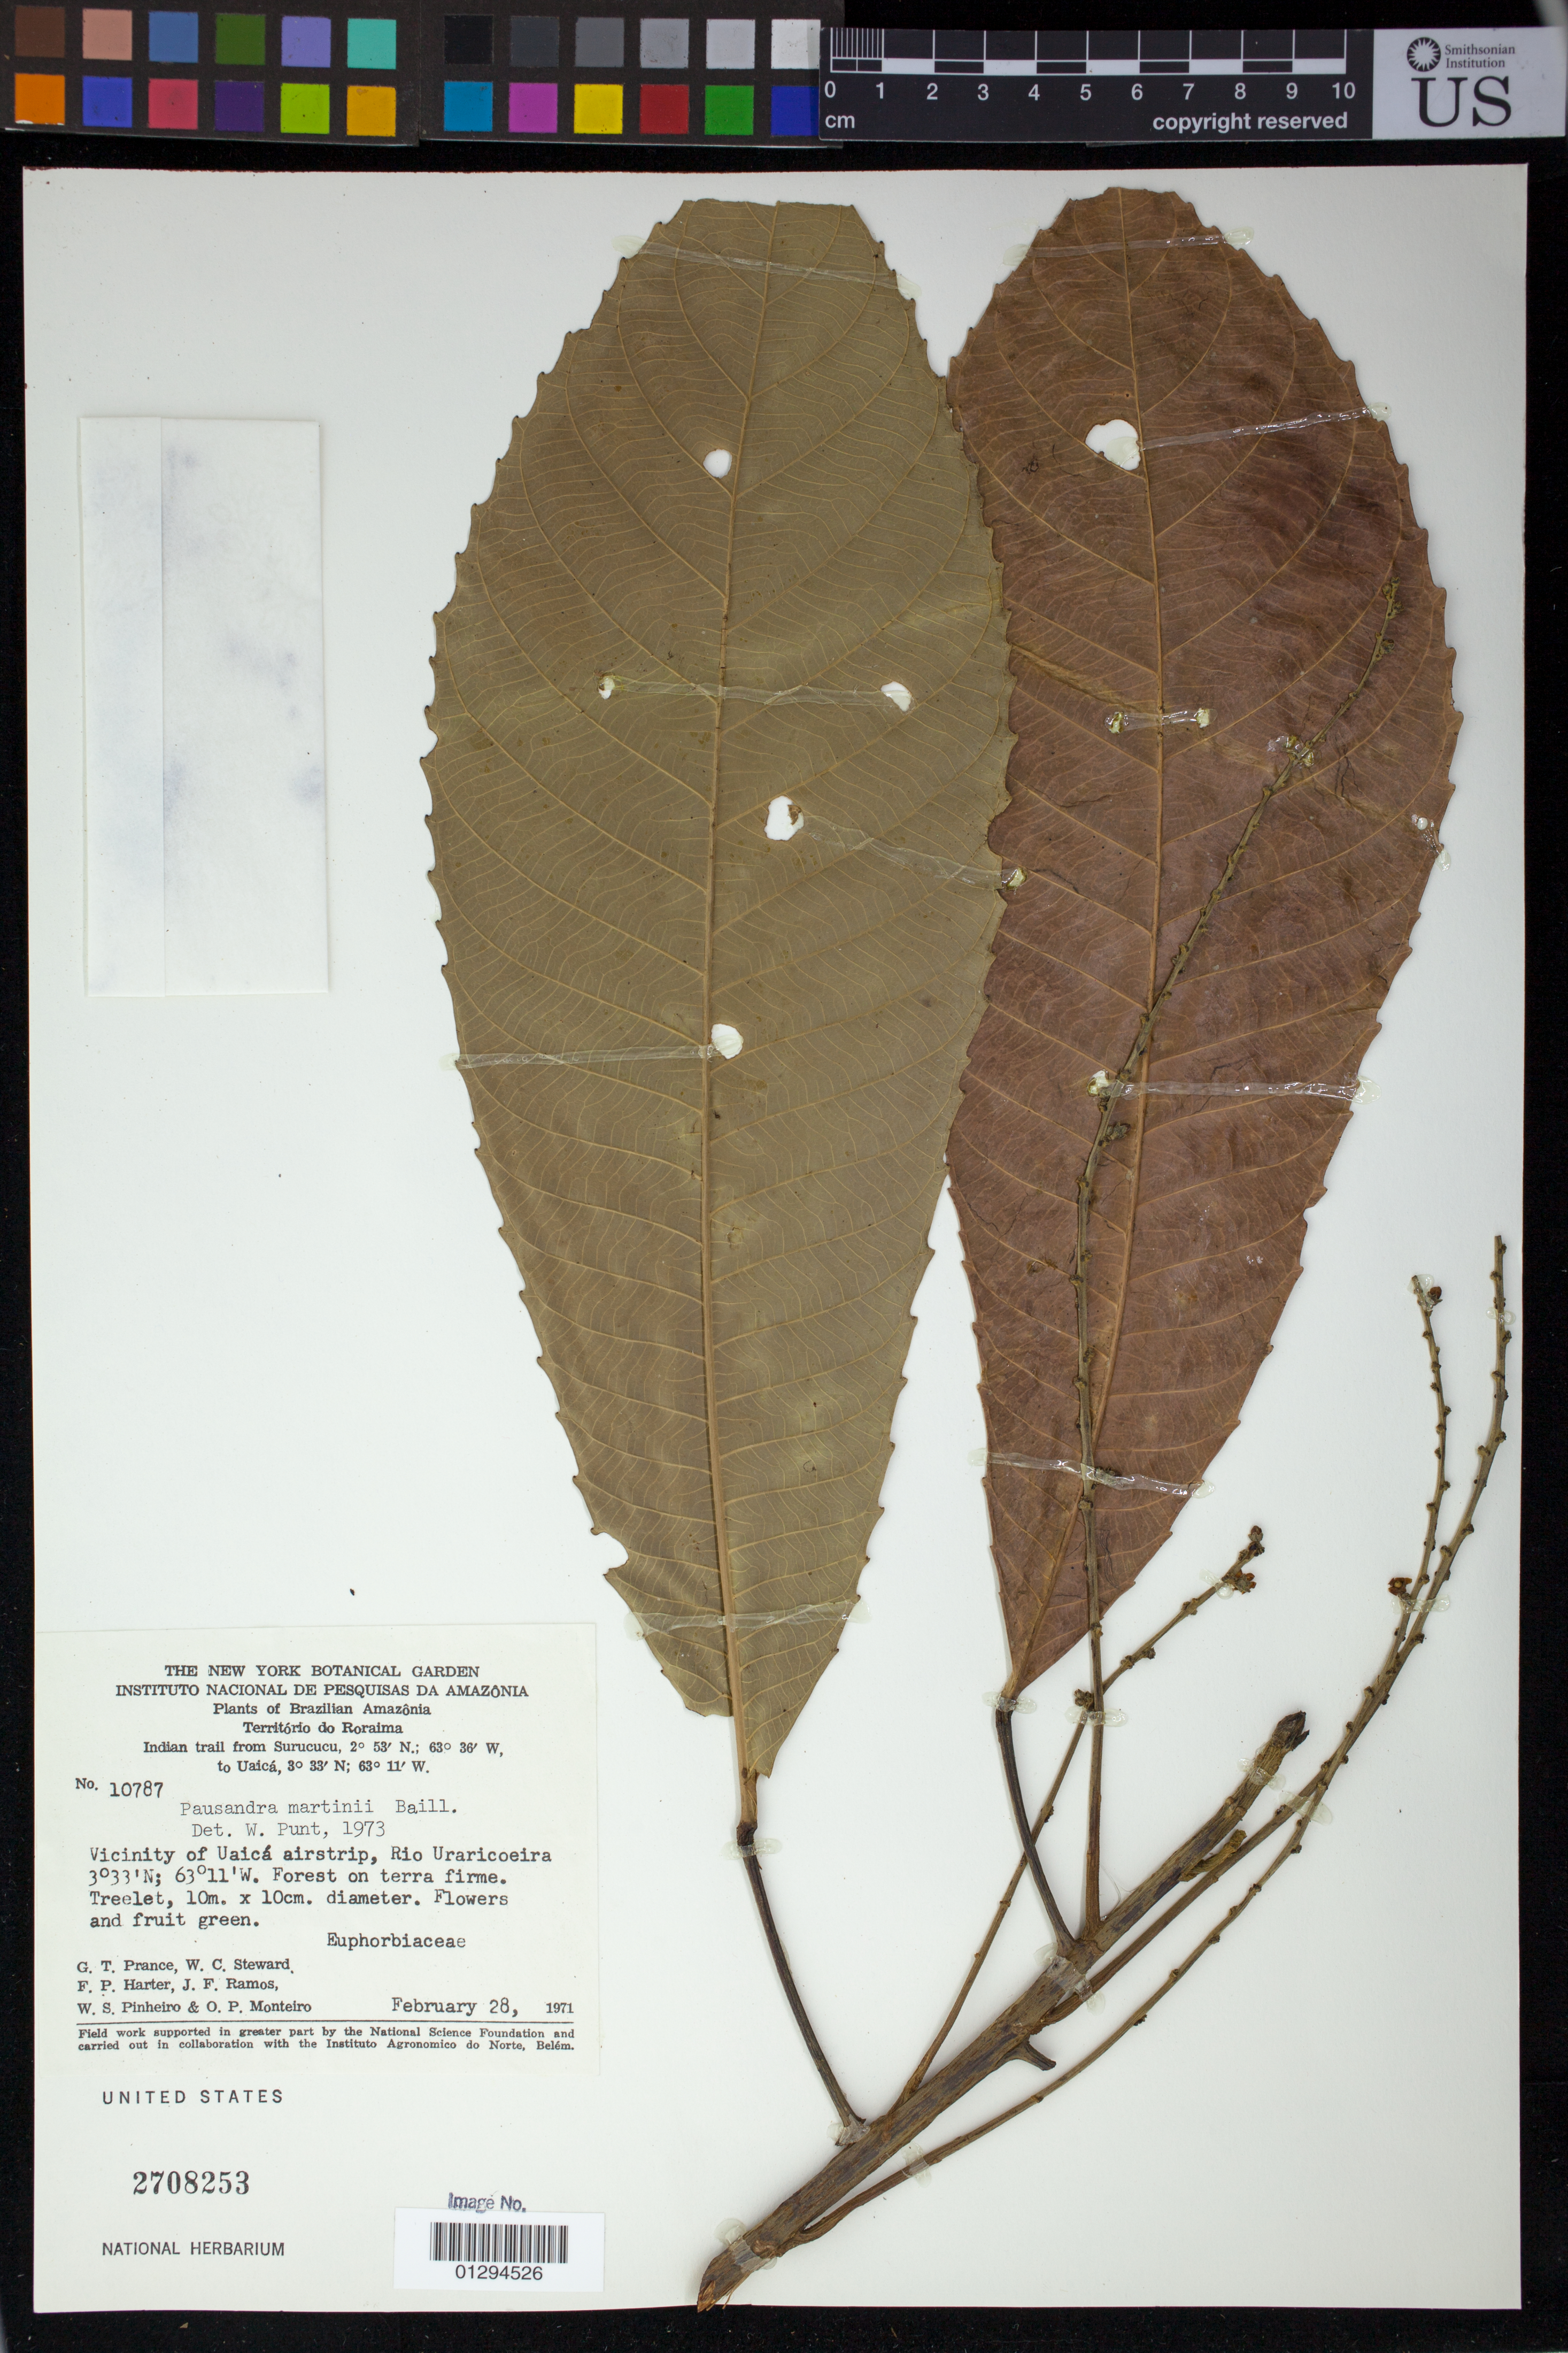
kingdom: Plantae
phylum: Tracheophyta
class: Magnoliopsida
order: Malpighiales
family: Euphorbiaceae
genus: Pausandra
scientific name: Pausandra martinii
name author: Baill.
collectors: G. T. Prance, W. C. Steward, F. P. Harter, J. F. Ramos, W. S. Pinheiro & O. P. Monteiro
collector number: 10787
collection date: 1971-02-28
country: Brazil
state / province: Roraima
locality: Vicinity of Uaica airstrip, Rio Uraricoeira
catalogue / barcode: US 2708253